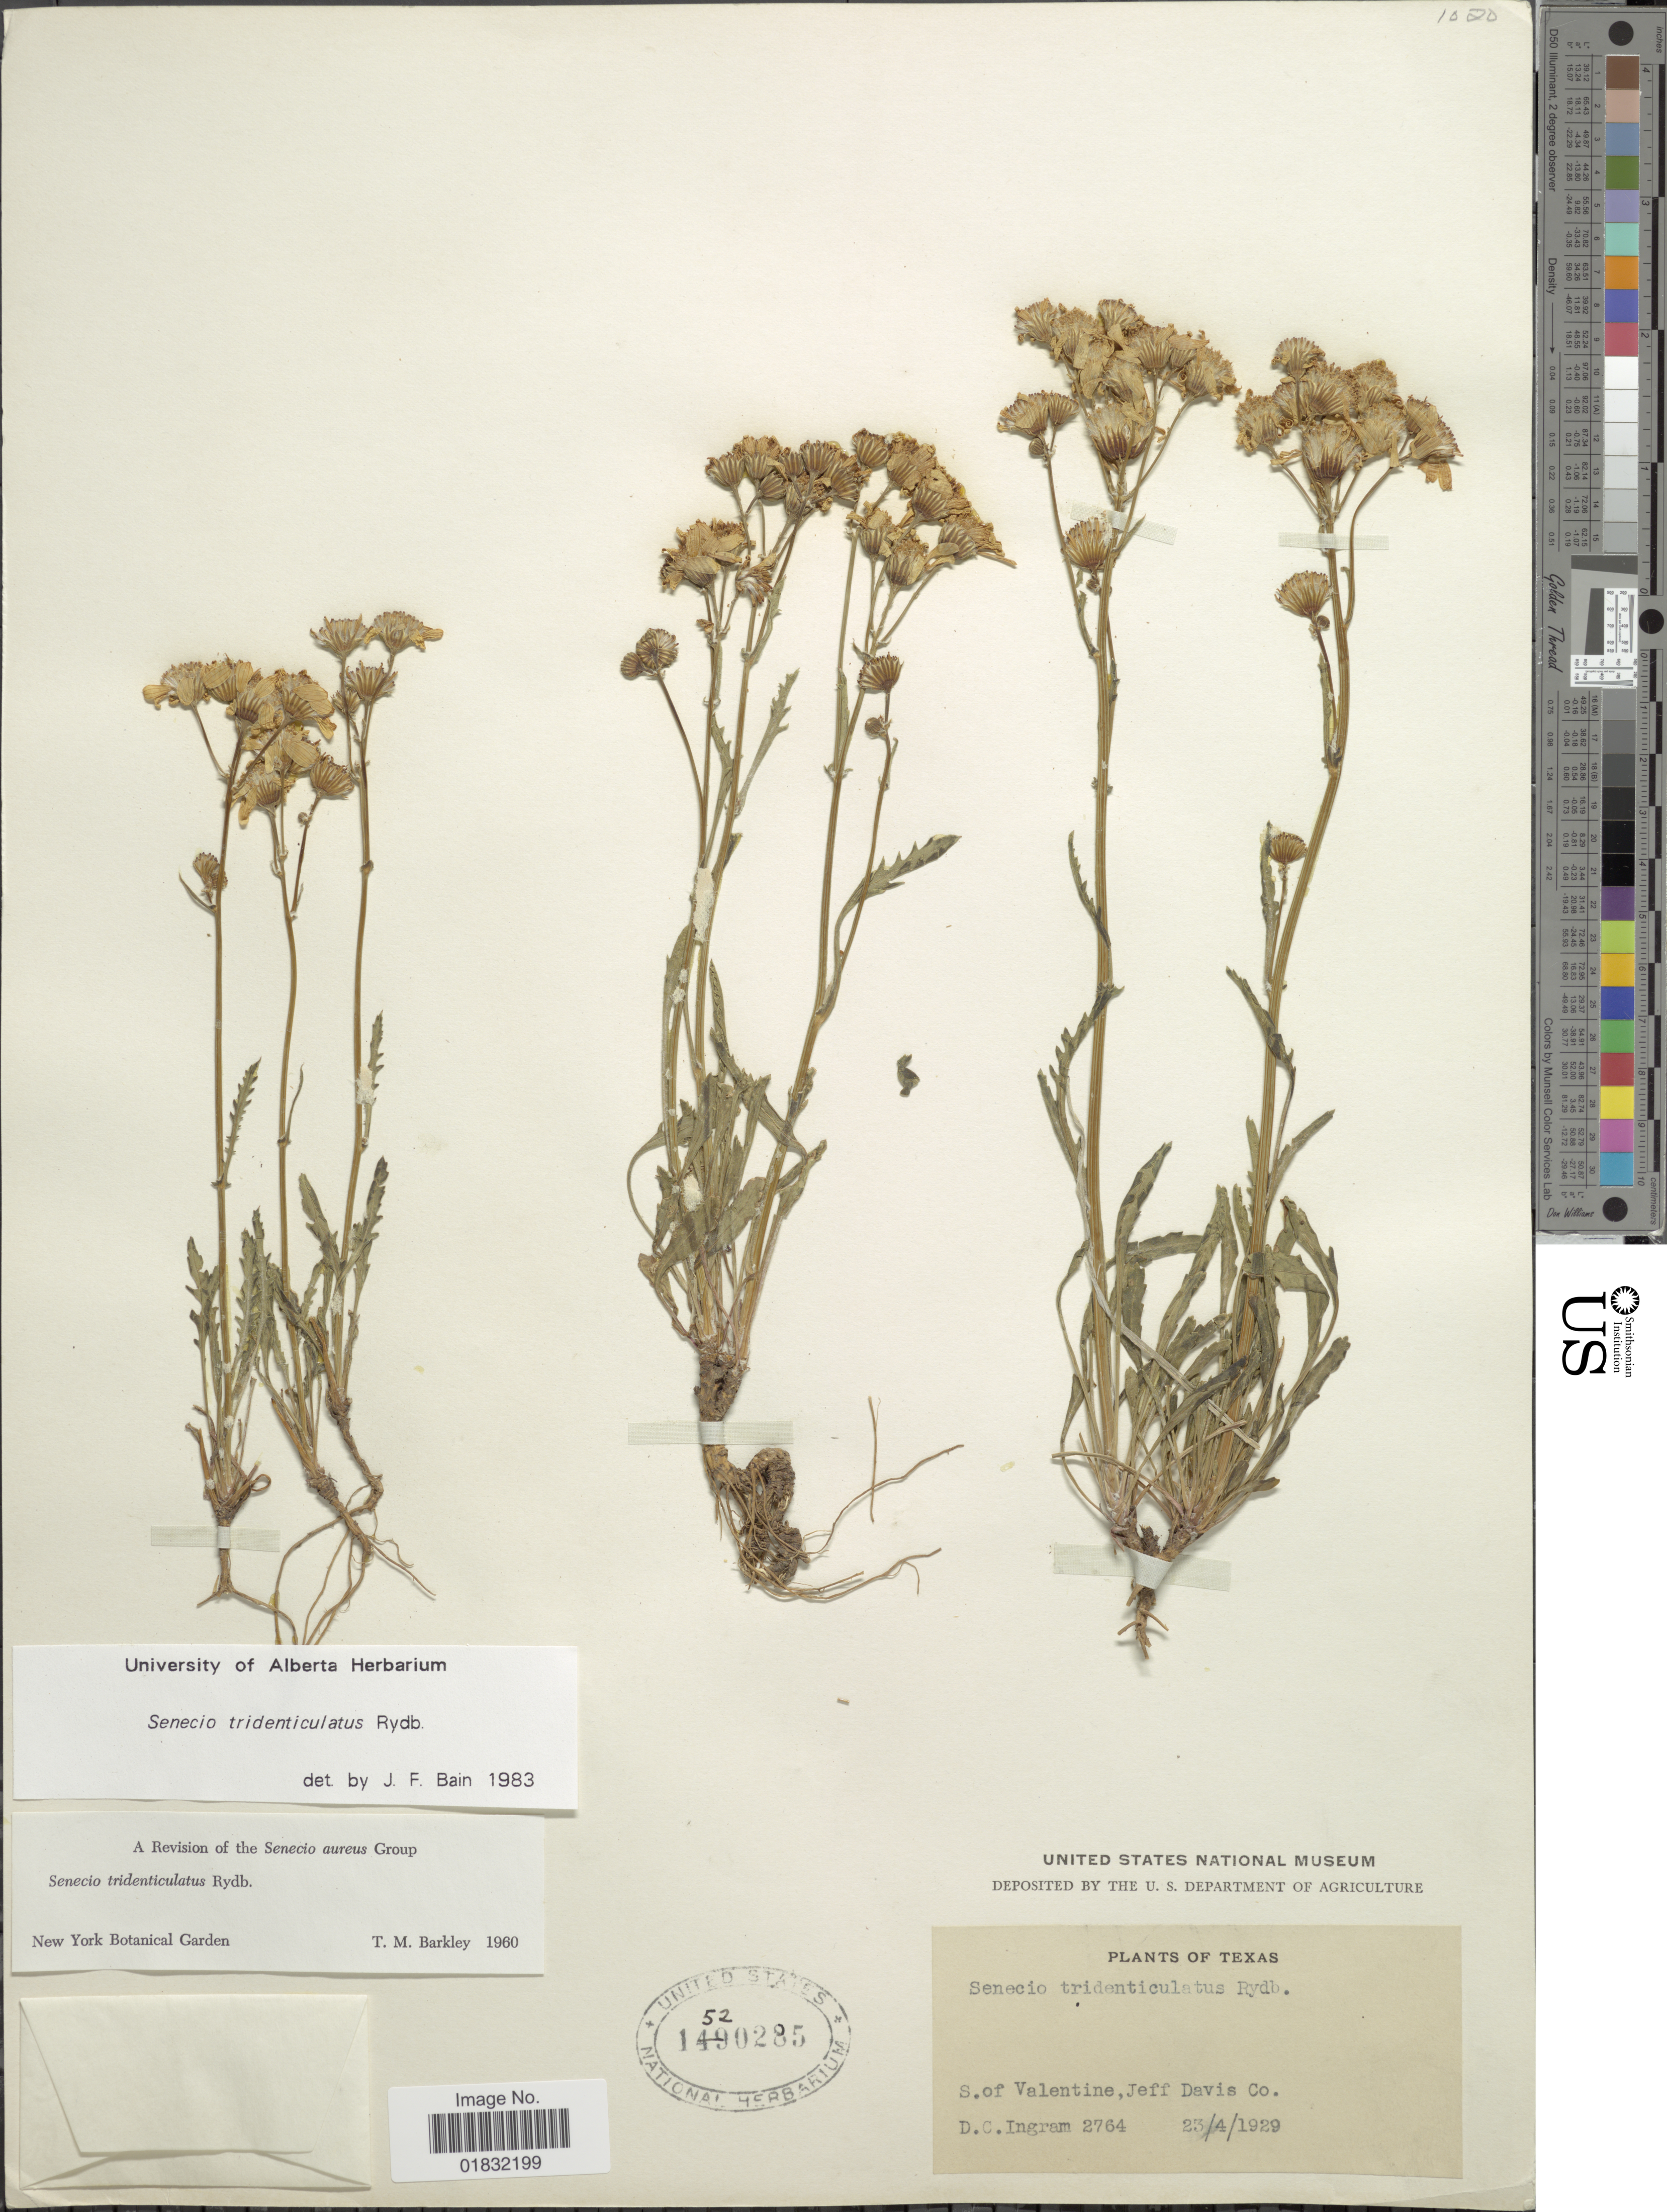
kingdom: Plantae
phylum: Tracheophyta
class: Magnoliopsida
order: Asterales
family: Asteraceae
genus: Packera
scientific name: Packera tridenticulata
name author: (Rydb.) W.A. Weber & Á. Löve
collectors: D. C. Ingram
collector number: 2764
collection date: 1929-04-23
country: United States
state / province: Texas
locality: S. of Valentine, Jeff Davis Co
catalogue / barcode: US 1520285